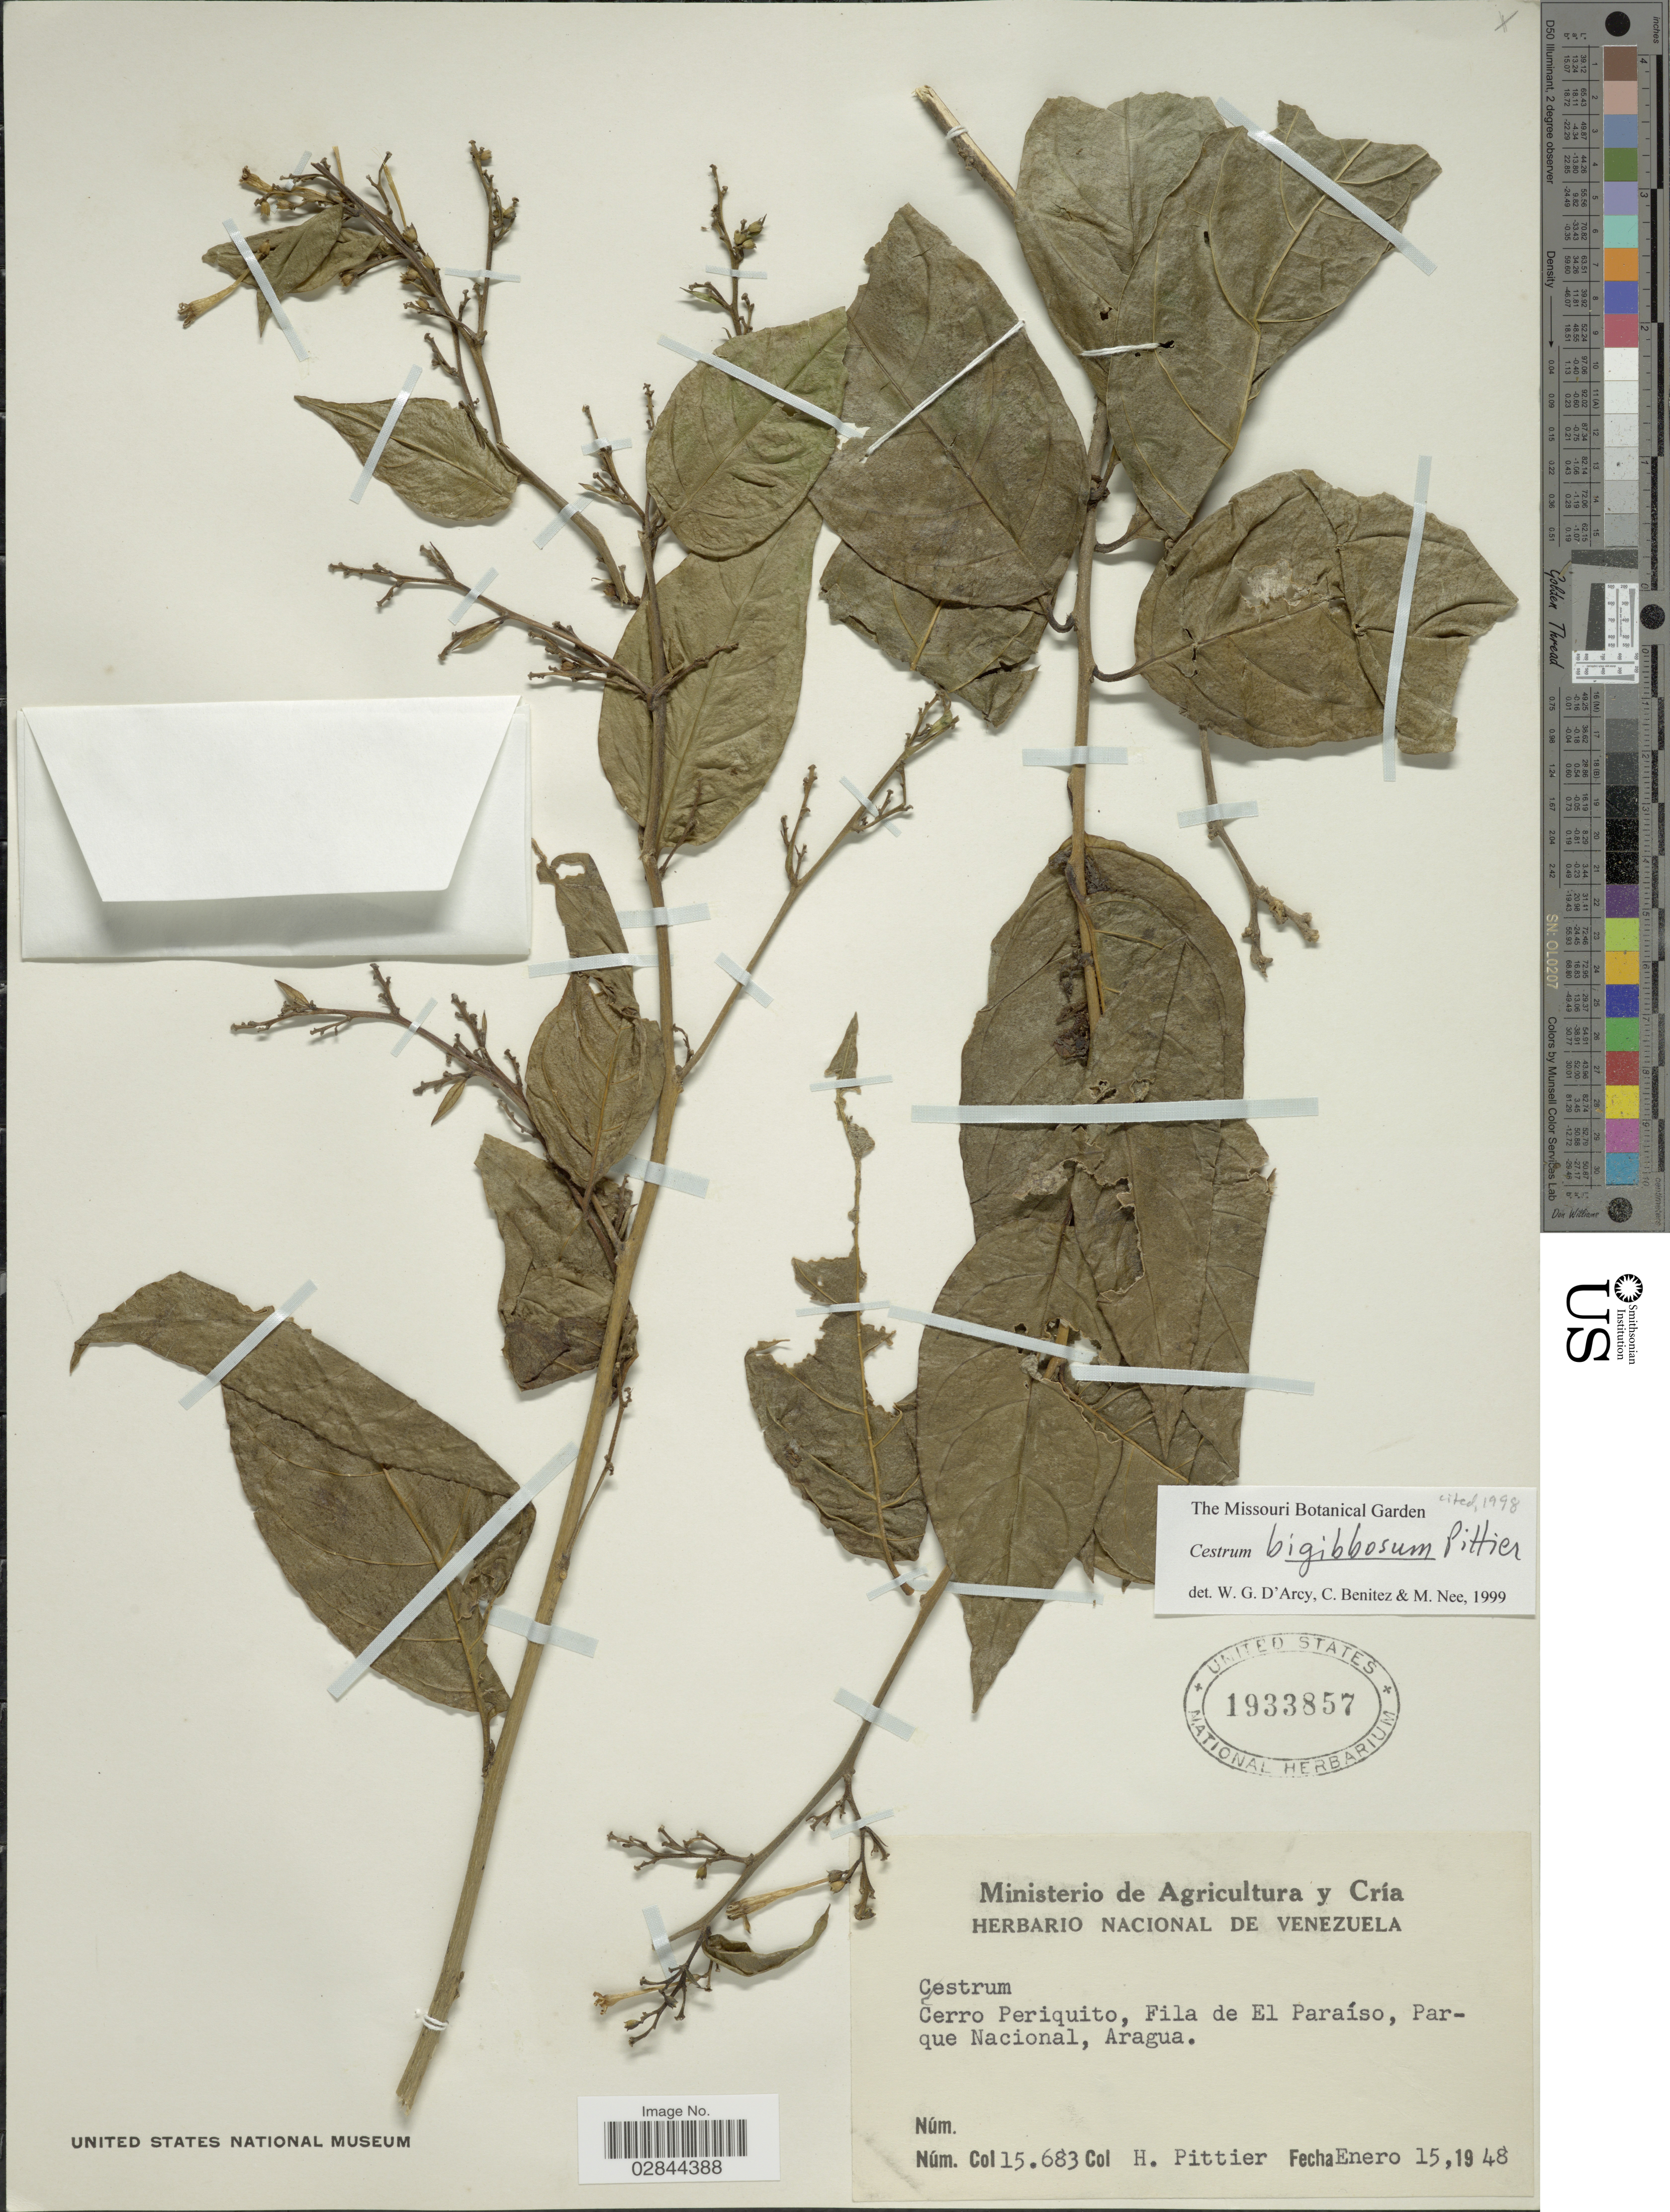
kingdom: Plantae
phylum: Tracheophyta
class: Magnoliopsida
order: Solanales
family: Solanaceae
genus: Cestrum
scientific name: Cestrum bigibbosum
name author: Pittier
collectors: H. F. Pittier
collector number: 15683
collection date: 1948-01-15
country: Venezuela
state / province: Aragua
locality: Cerro Periquito, Fila de El Paraíso, Parque Nacional.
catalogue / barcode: US 1933857